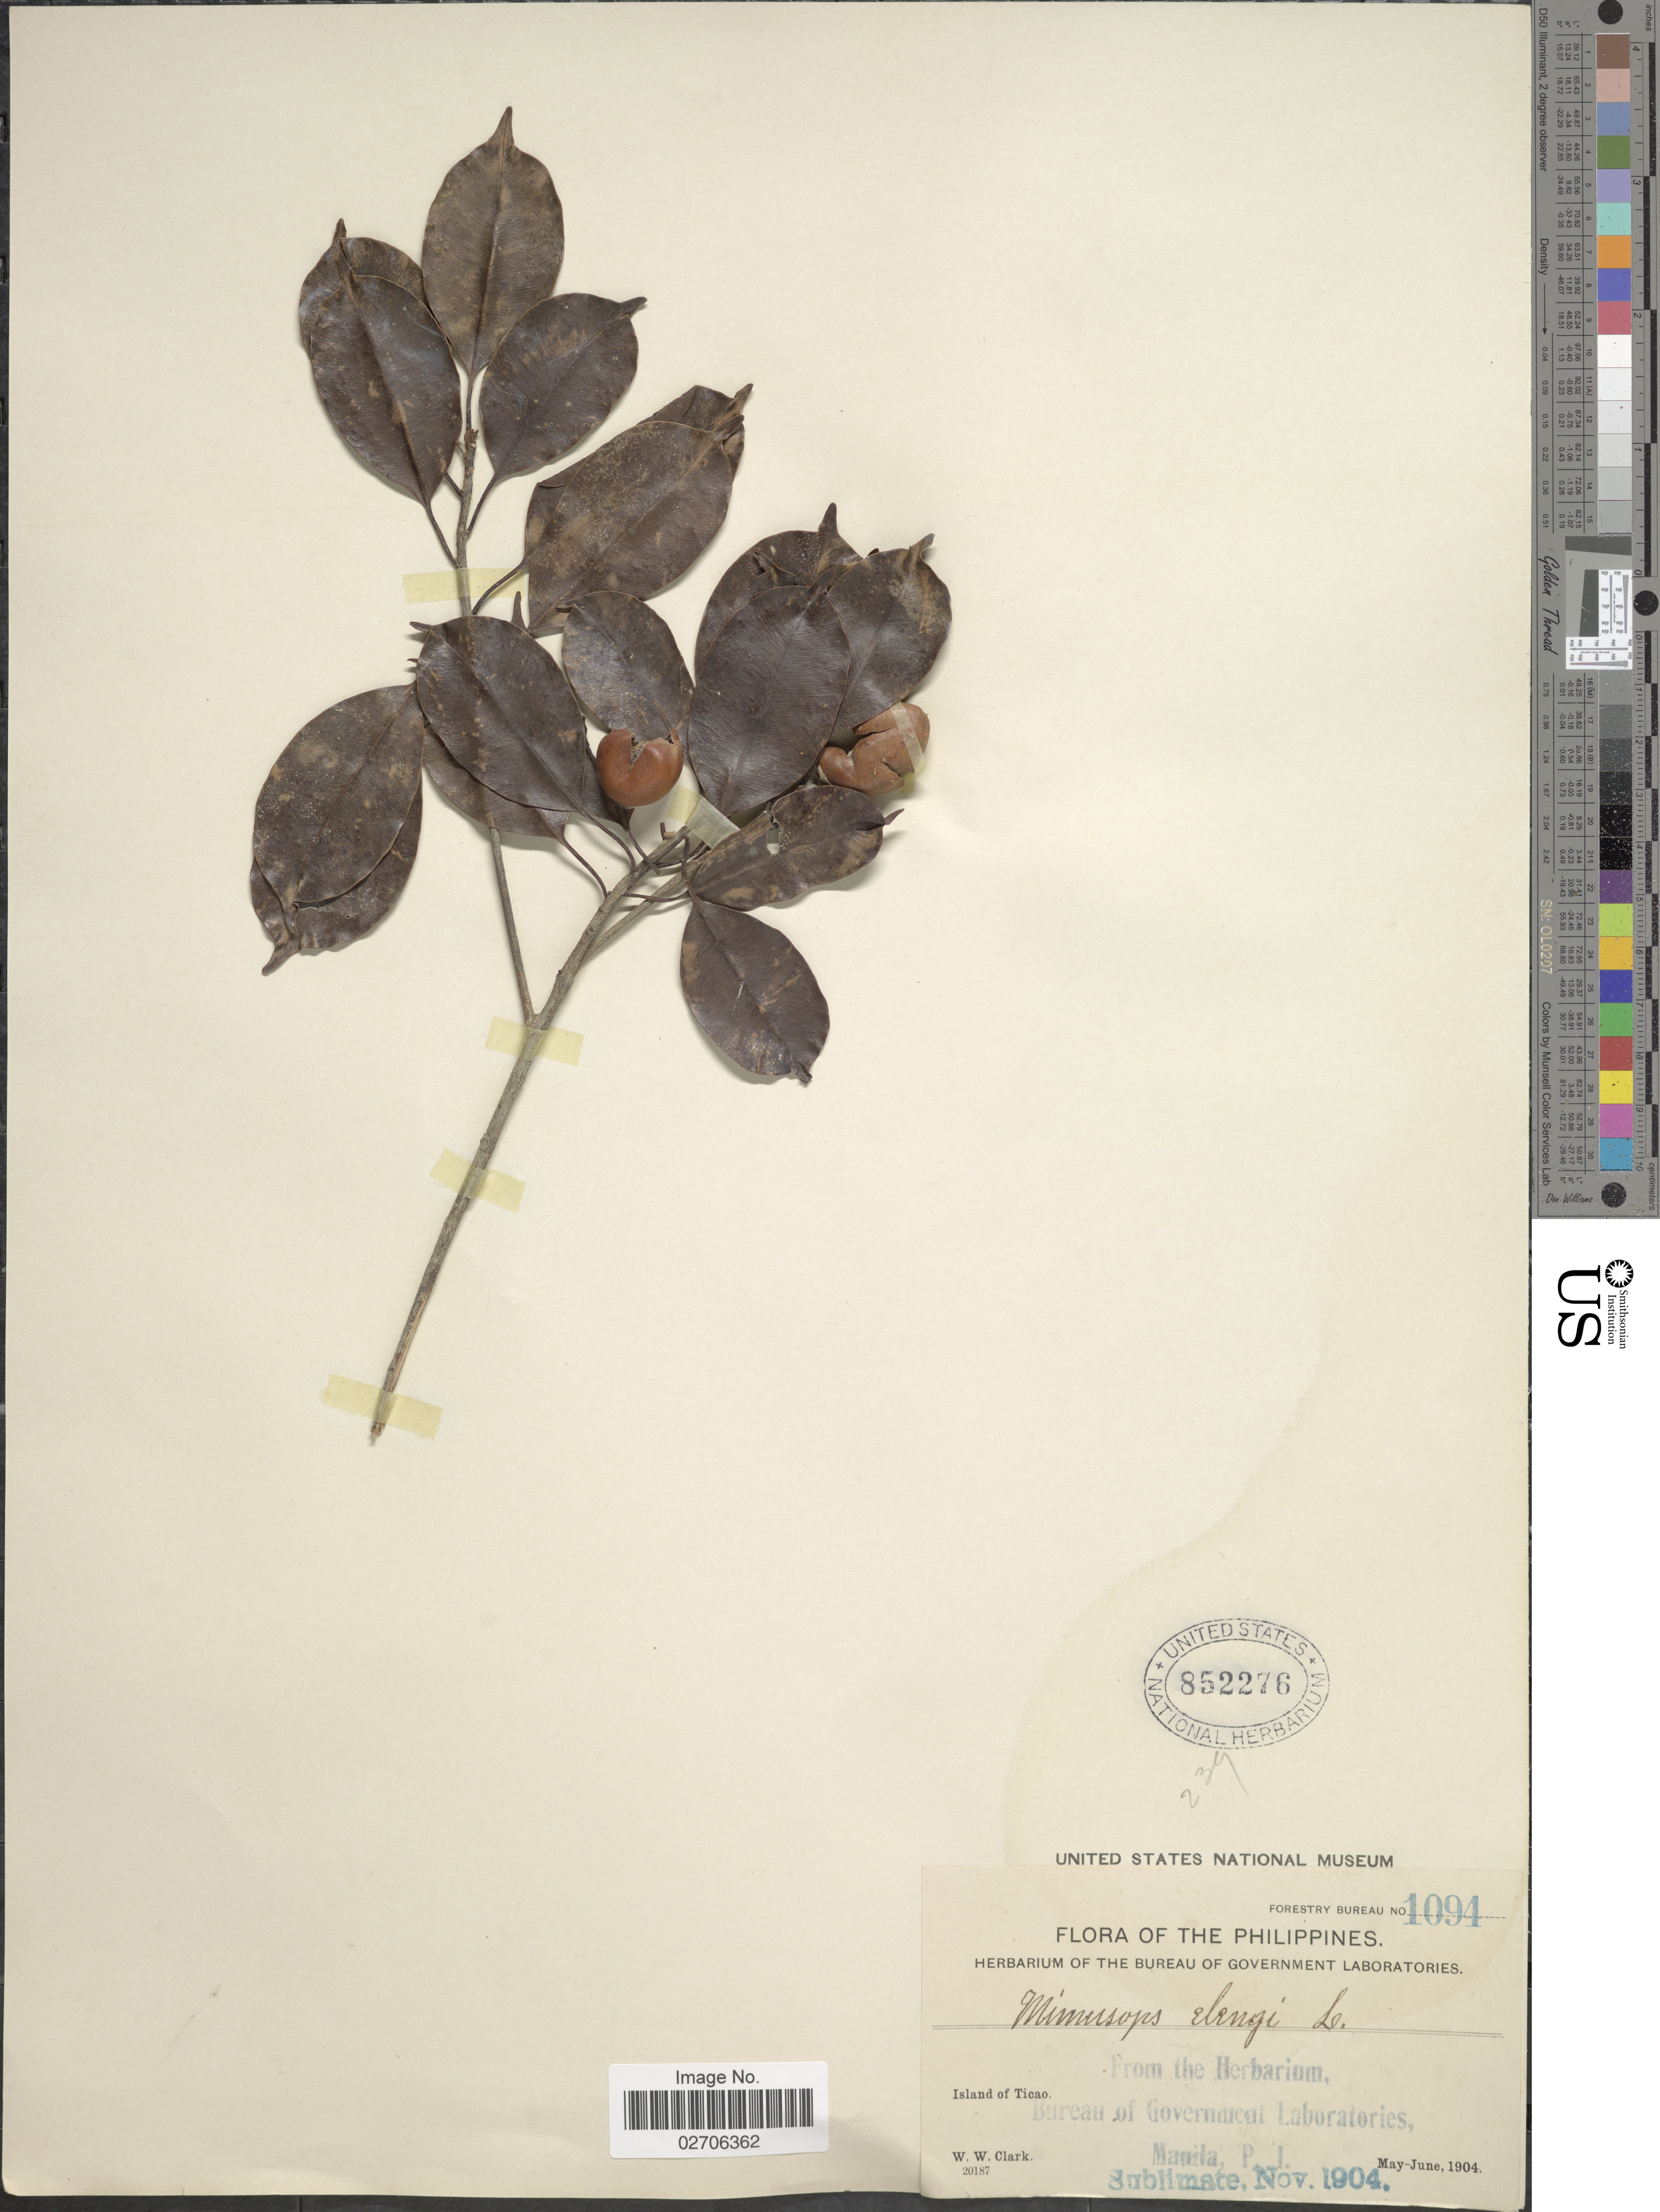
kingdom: Plantae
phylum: Tracheophyta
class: Magnoliopsida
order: Ericales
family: Sapotaceae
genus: Mimusops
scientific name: Mimusops djave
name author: Engl.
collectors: W. W. Clark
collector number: Forestry Bureau 1094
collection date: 1904-05/1904-06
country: Philippines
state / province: Bicol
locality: Island of Ticao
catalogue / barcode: US 852276